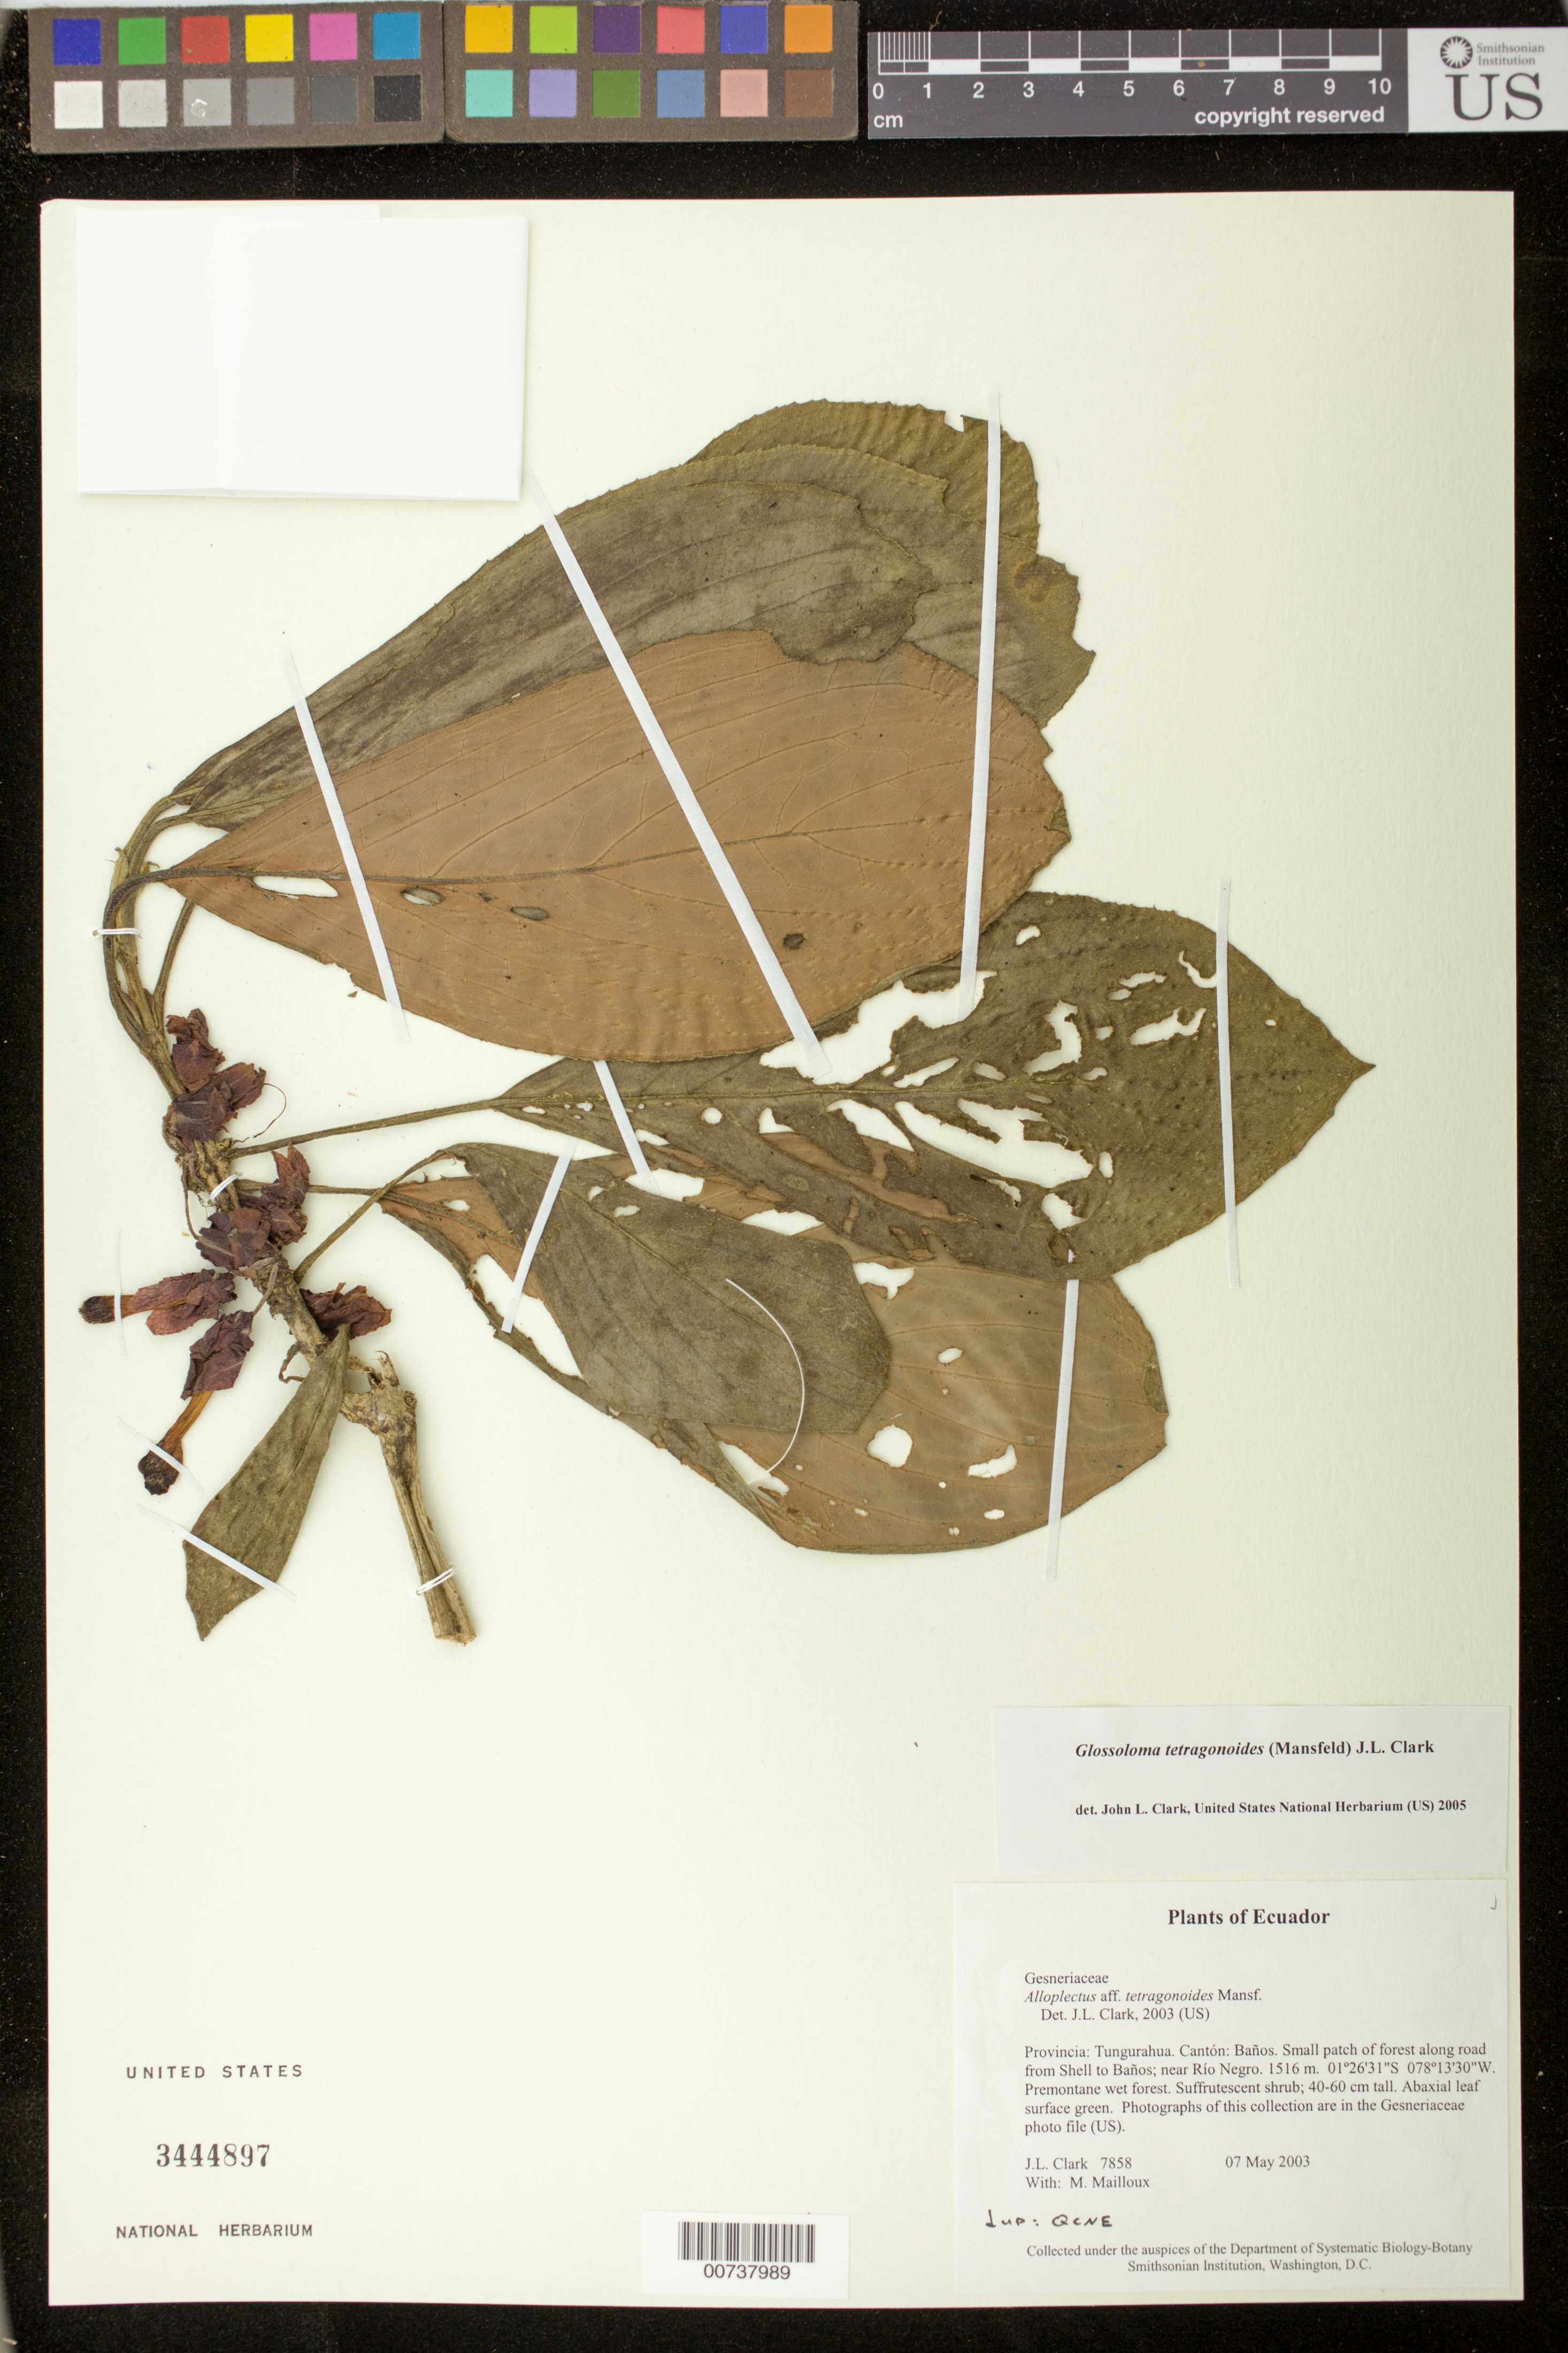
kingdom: Plantae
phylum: Tracheophyta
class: Magnoliopsida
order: Lamiales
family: Gesneriaceae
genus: Glossoloma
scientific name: Glossoloma tetragonoides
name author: (Mansf.) J.L. Clark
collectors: J. L. Clark & M. Mailloux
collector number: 7858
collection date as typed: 07 May 2003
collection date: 2003-05-07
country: Ecuador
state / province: Tungurahua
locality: Baños. Small patch of forest along road from Shell to Baños; near Río Negro.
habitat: Premontane wet forest.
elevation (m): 1516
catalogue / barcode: US 3444897